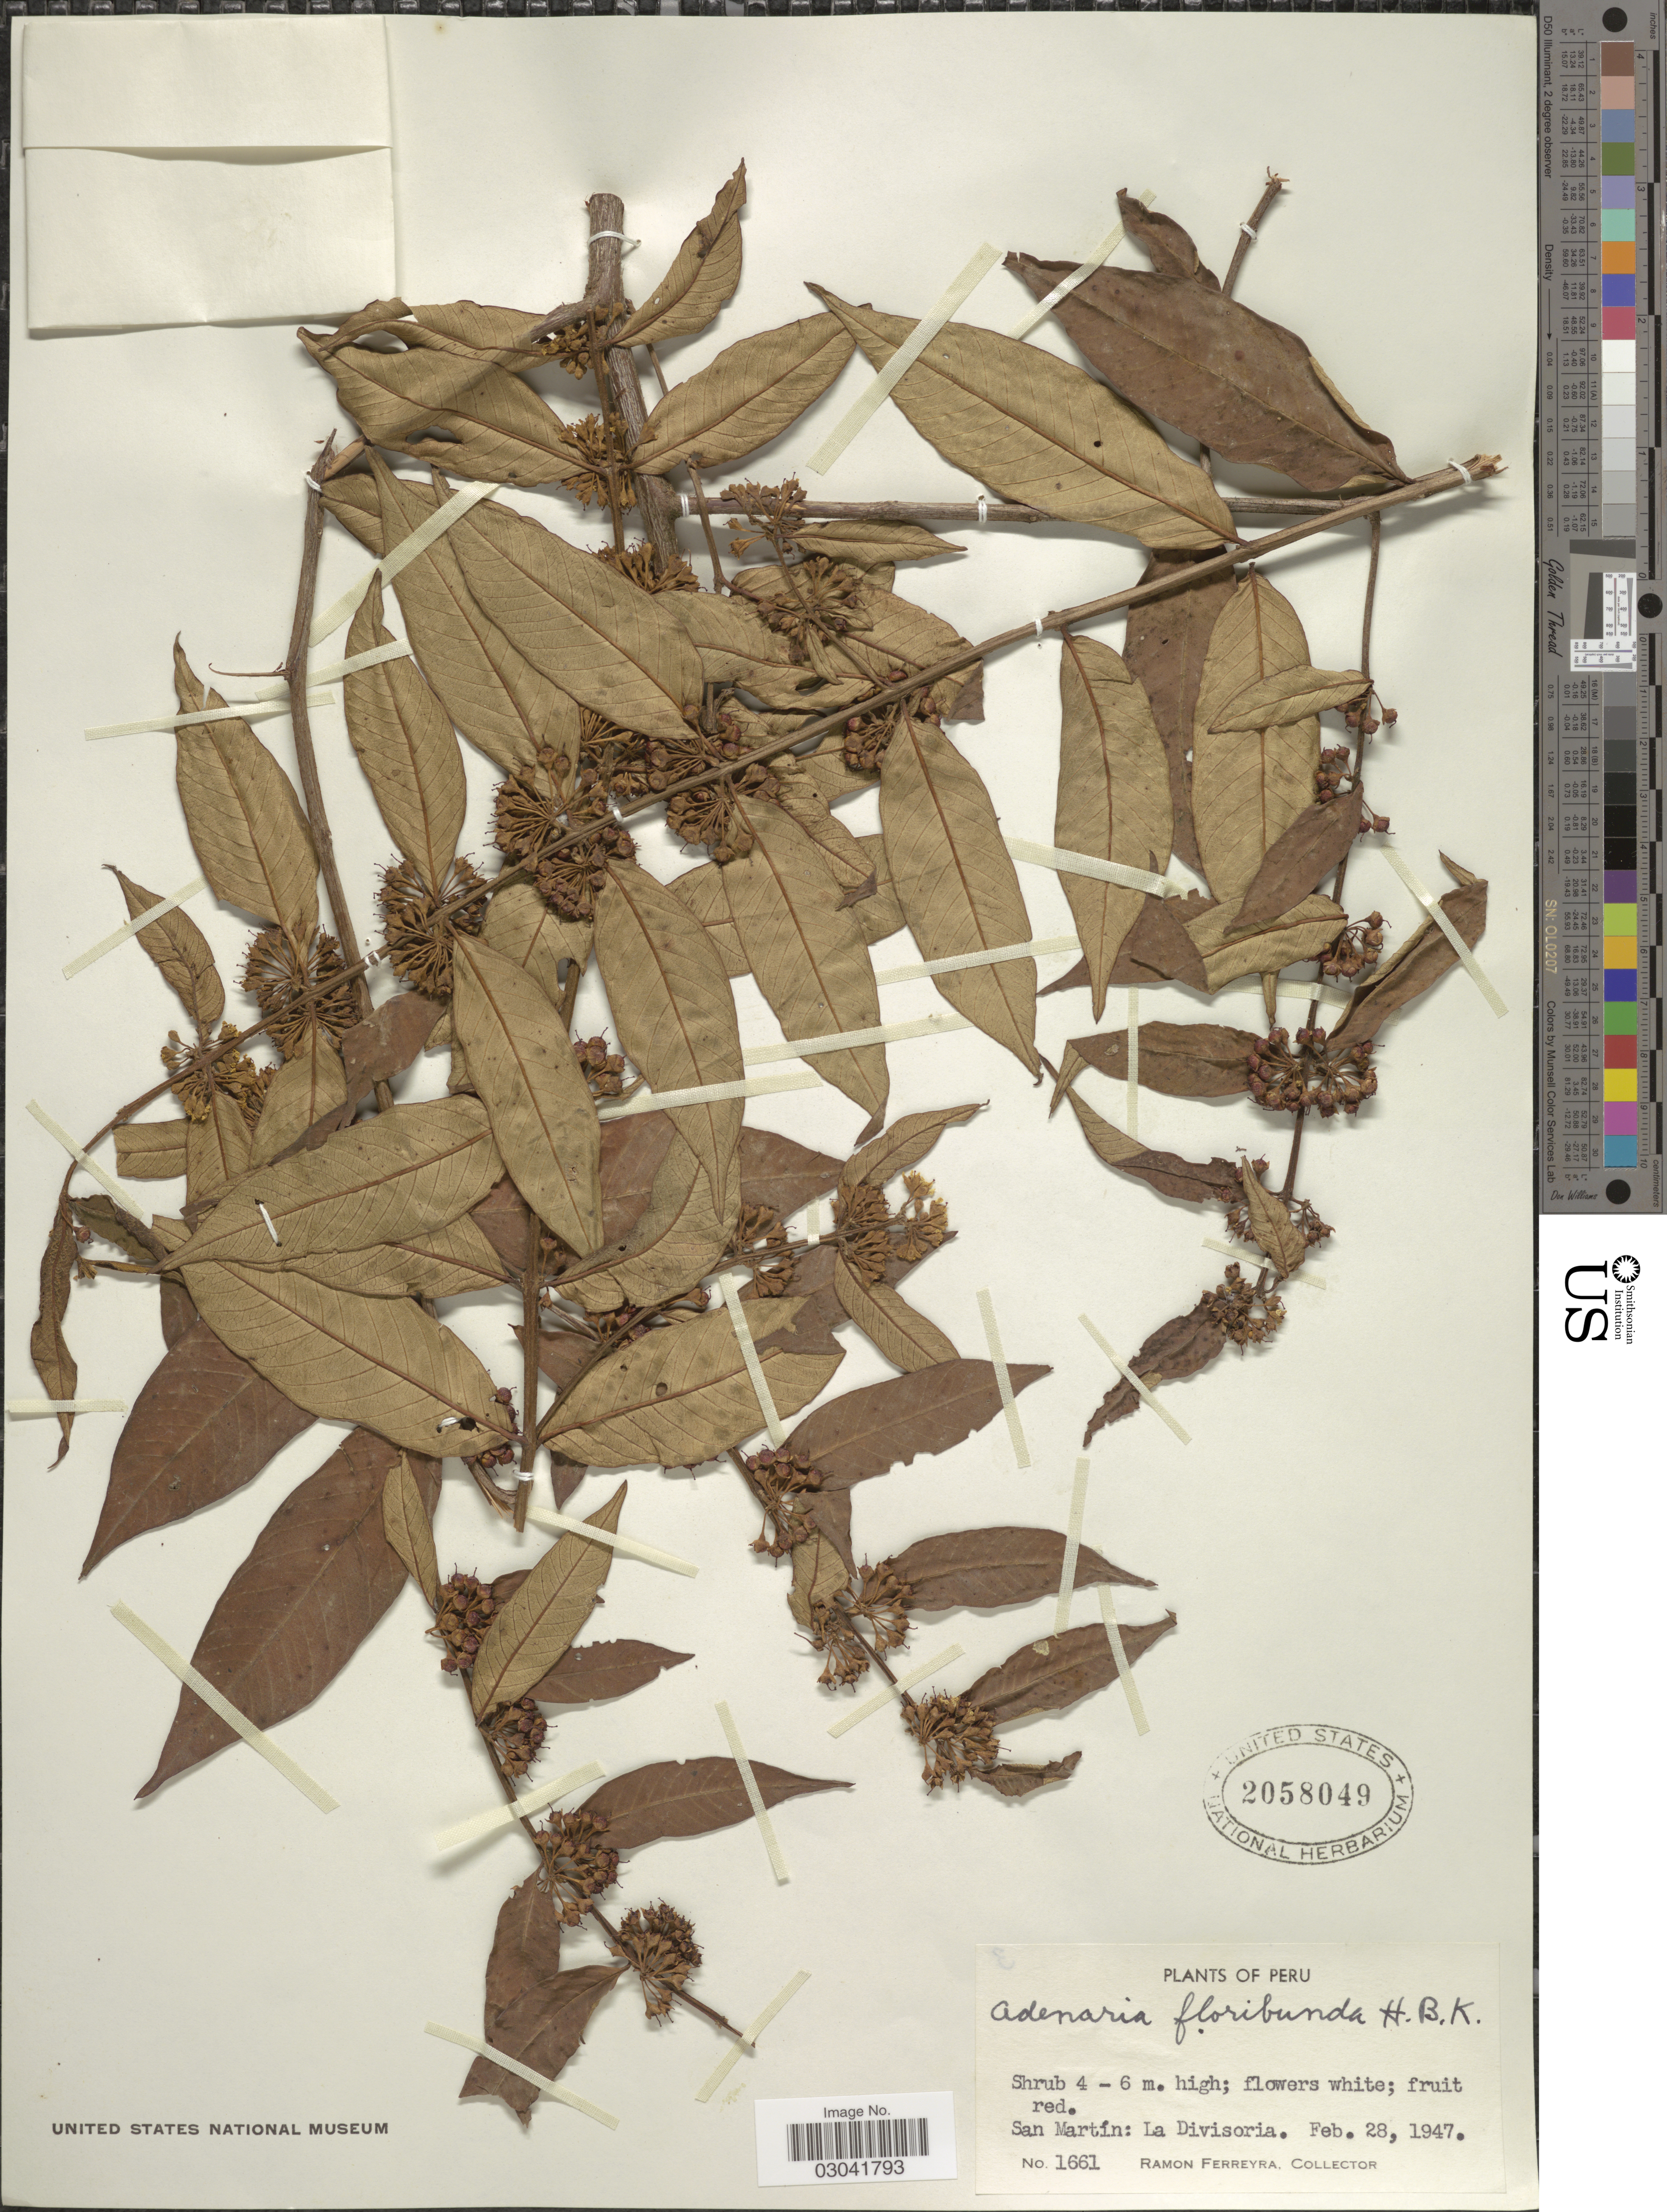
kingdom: Plantae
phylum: Tracheophyta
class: Magnoliopsida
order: Myrtales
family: Lythraceae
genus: Adenaria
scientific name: Adenaria floribunda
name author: Kunth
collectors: R. A. Ferreyra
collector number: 1661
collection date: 1947-02-28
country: Peru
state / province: San Martín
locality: La Divisoria.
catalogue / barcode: US 2058049